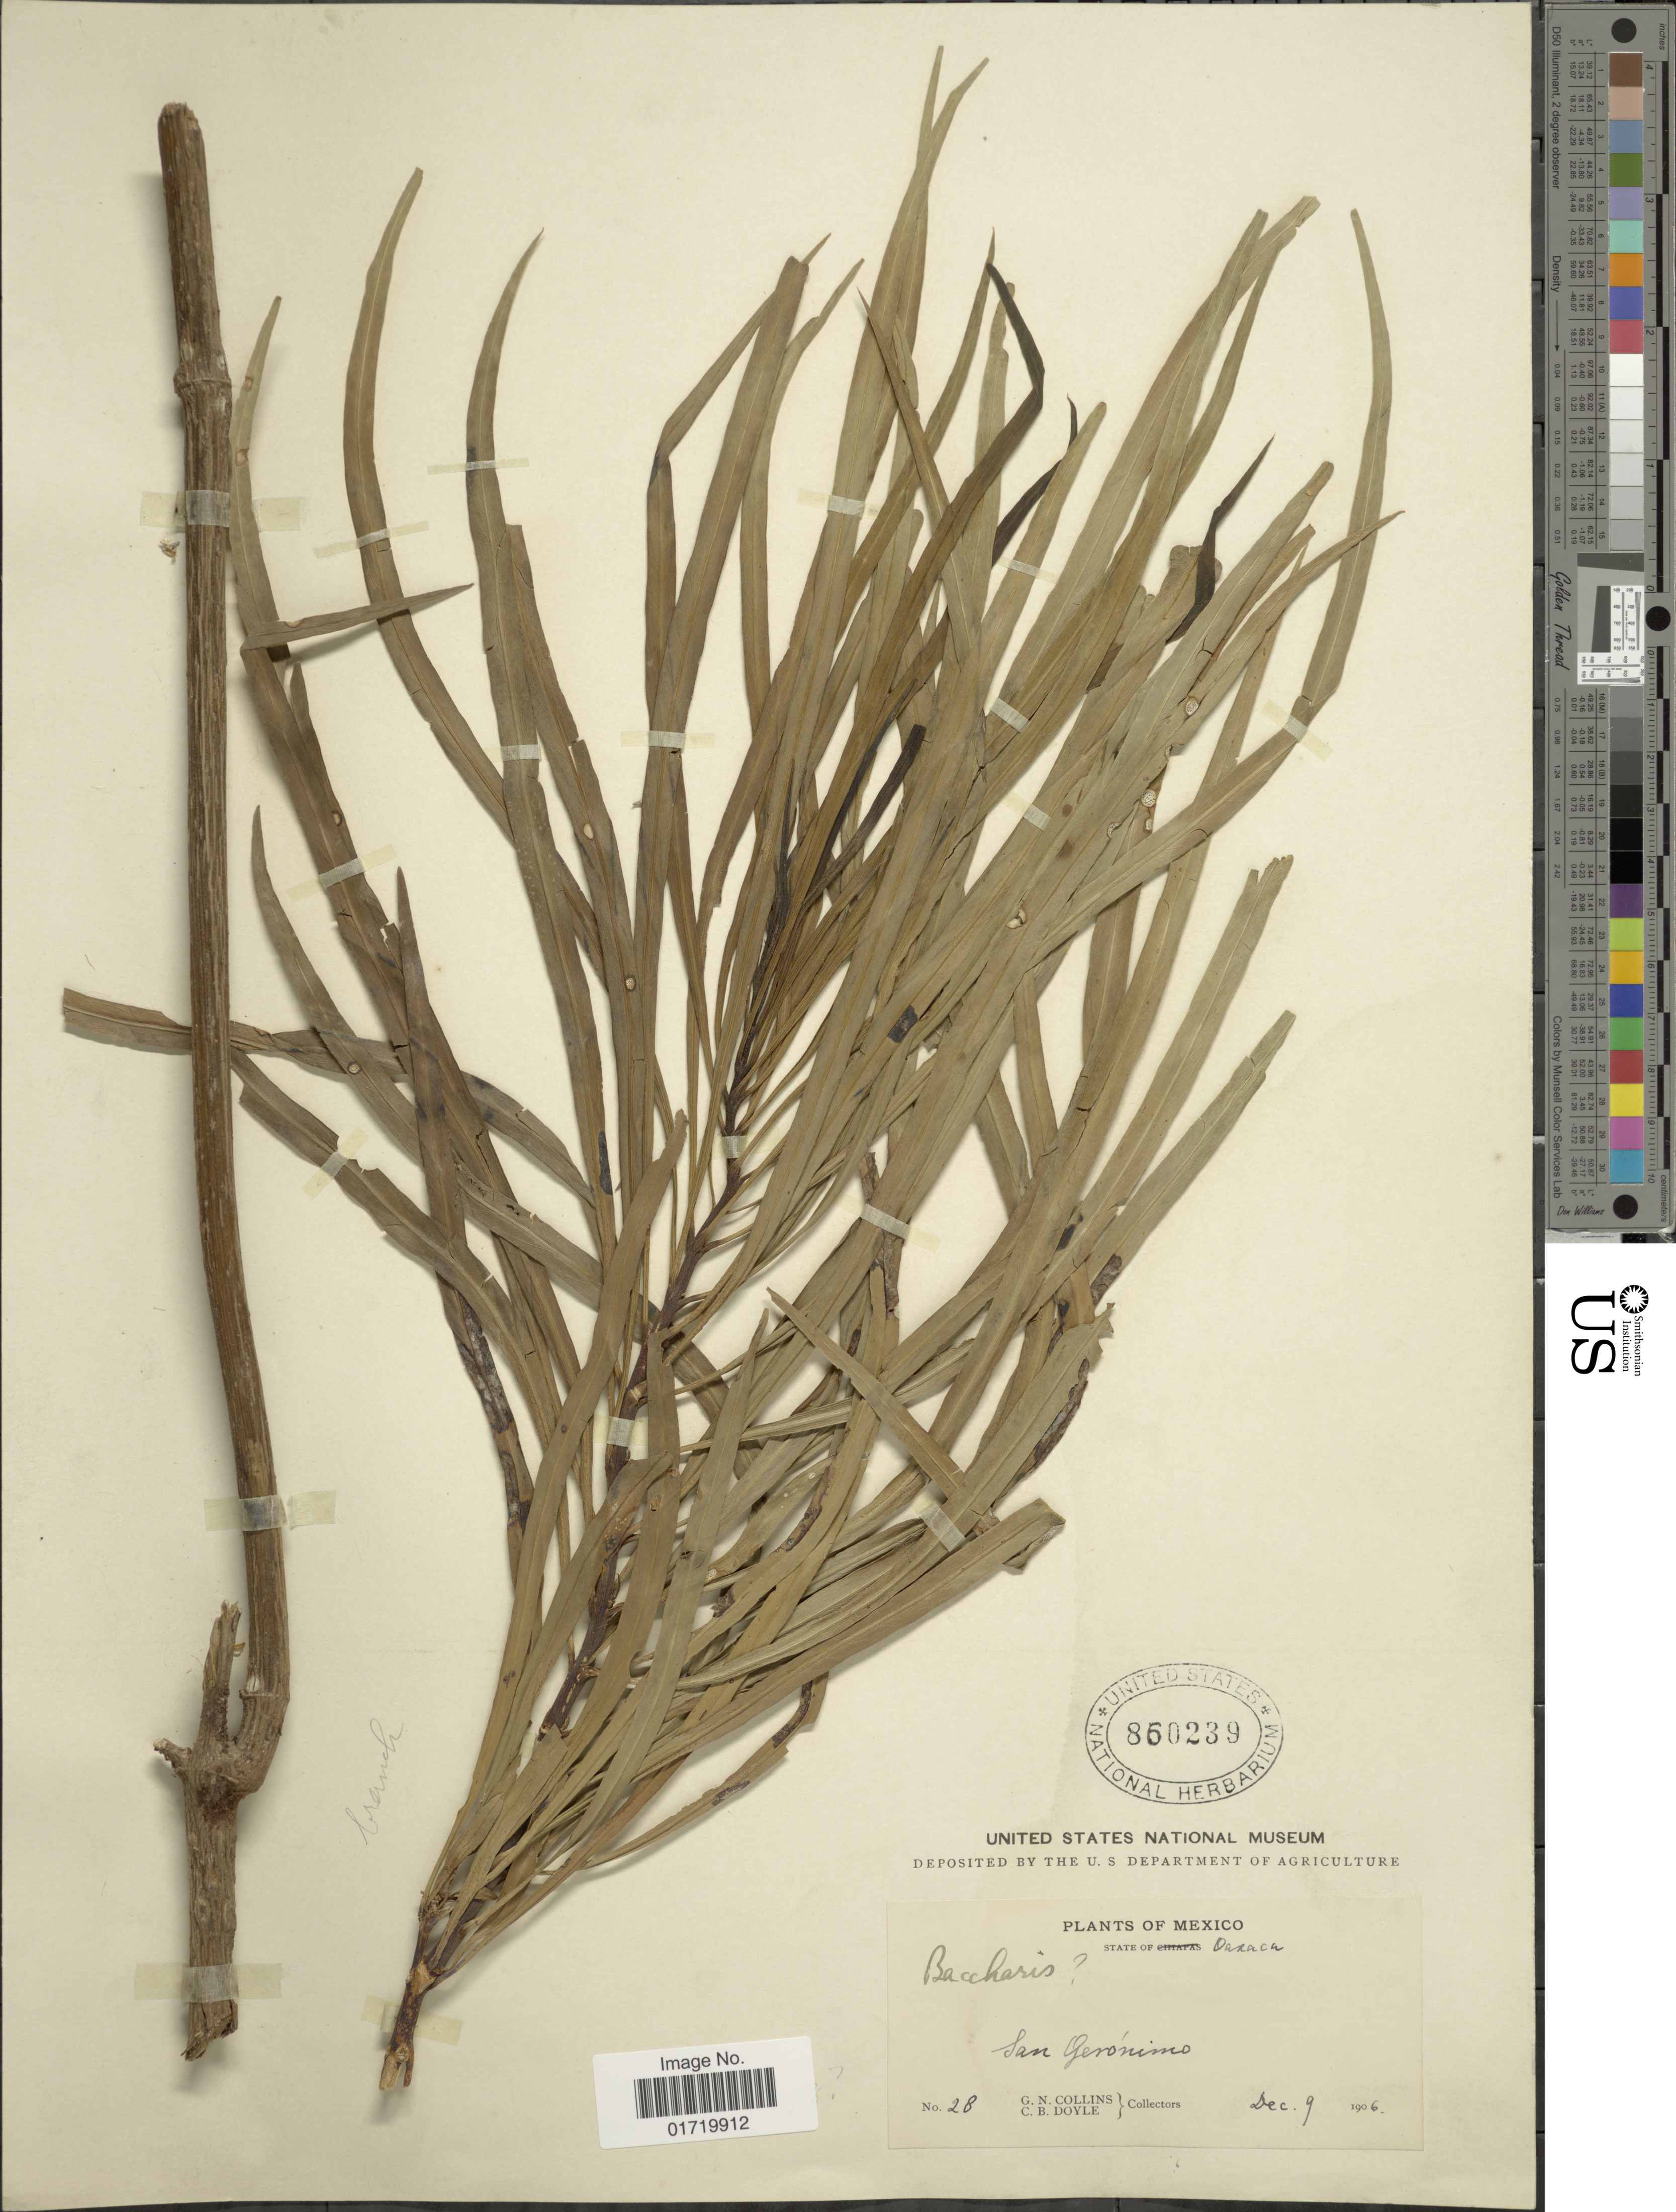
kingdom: Plantae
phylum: Tracheophyta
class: Magnoliopsida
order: Asterales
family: Asteraceae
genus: Baccharis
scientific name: Baccharis salicifolia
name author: (Ruiz & Pav.) Pers.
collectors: G. Collins & C. Doyle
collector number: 28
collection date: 1906-12-09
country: Mexico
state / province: Oaxaca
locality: San Geronimo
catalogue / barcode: US 860239